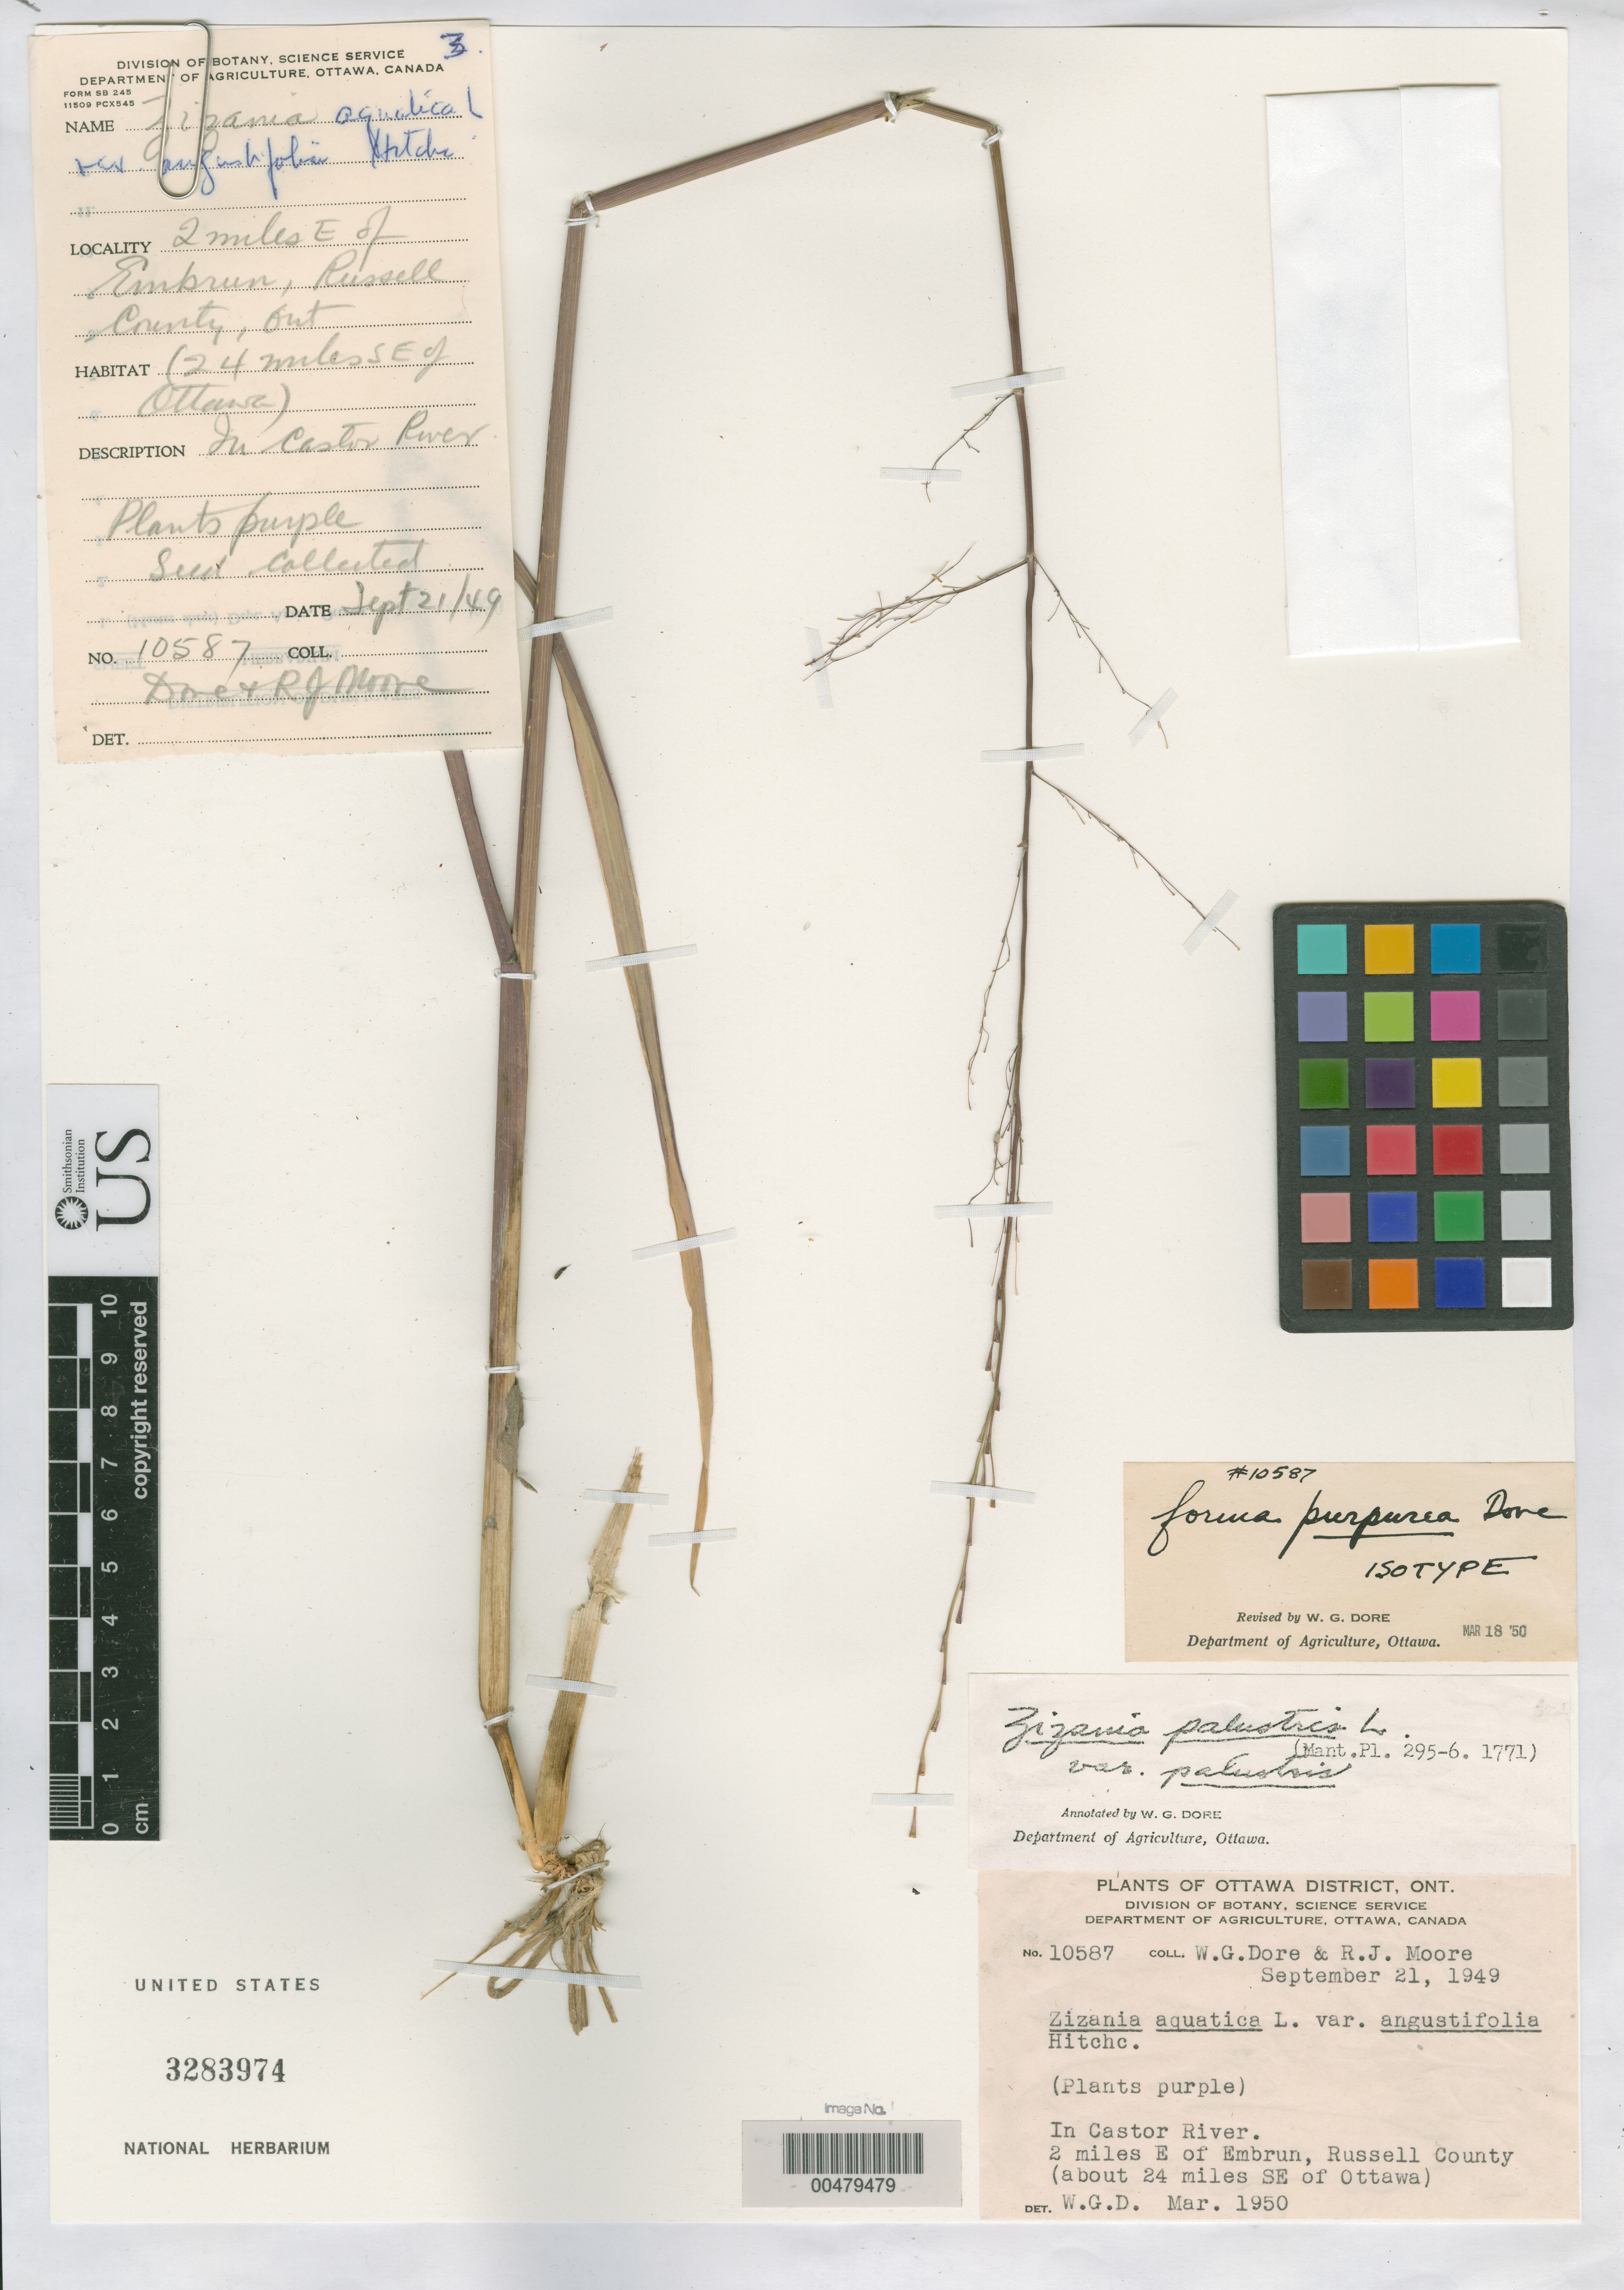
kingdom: Plantae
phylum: Tracheophyta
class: Liliopsida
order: Poales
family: Poaceae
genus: Zizania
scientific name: Zizania palustris f. purpurea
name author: Dore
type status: Isotype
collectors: W. Dore & R. J. Moore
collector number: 10587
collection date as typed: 21 Mar 1949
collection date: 1949-03-21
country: Canada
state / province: Ontario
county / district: Russell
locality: Ottawa Dist., 2 mi E of Embrun, ca. 24 mi SE of Ottawa.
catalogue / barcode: US 3283974